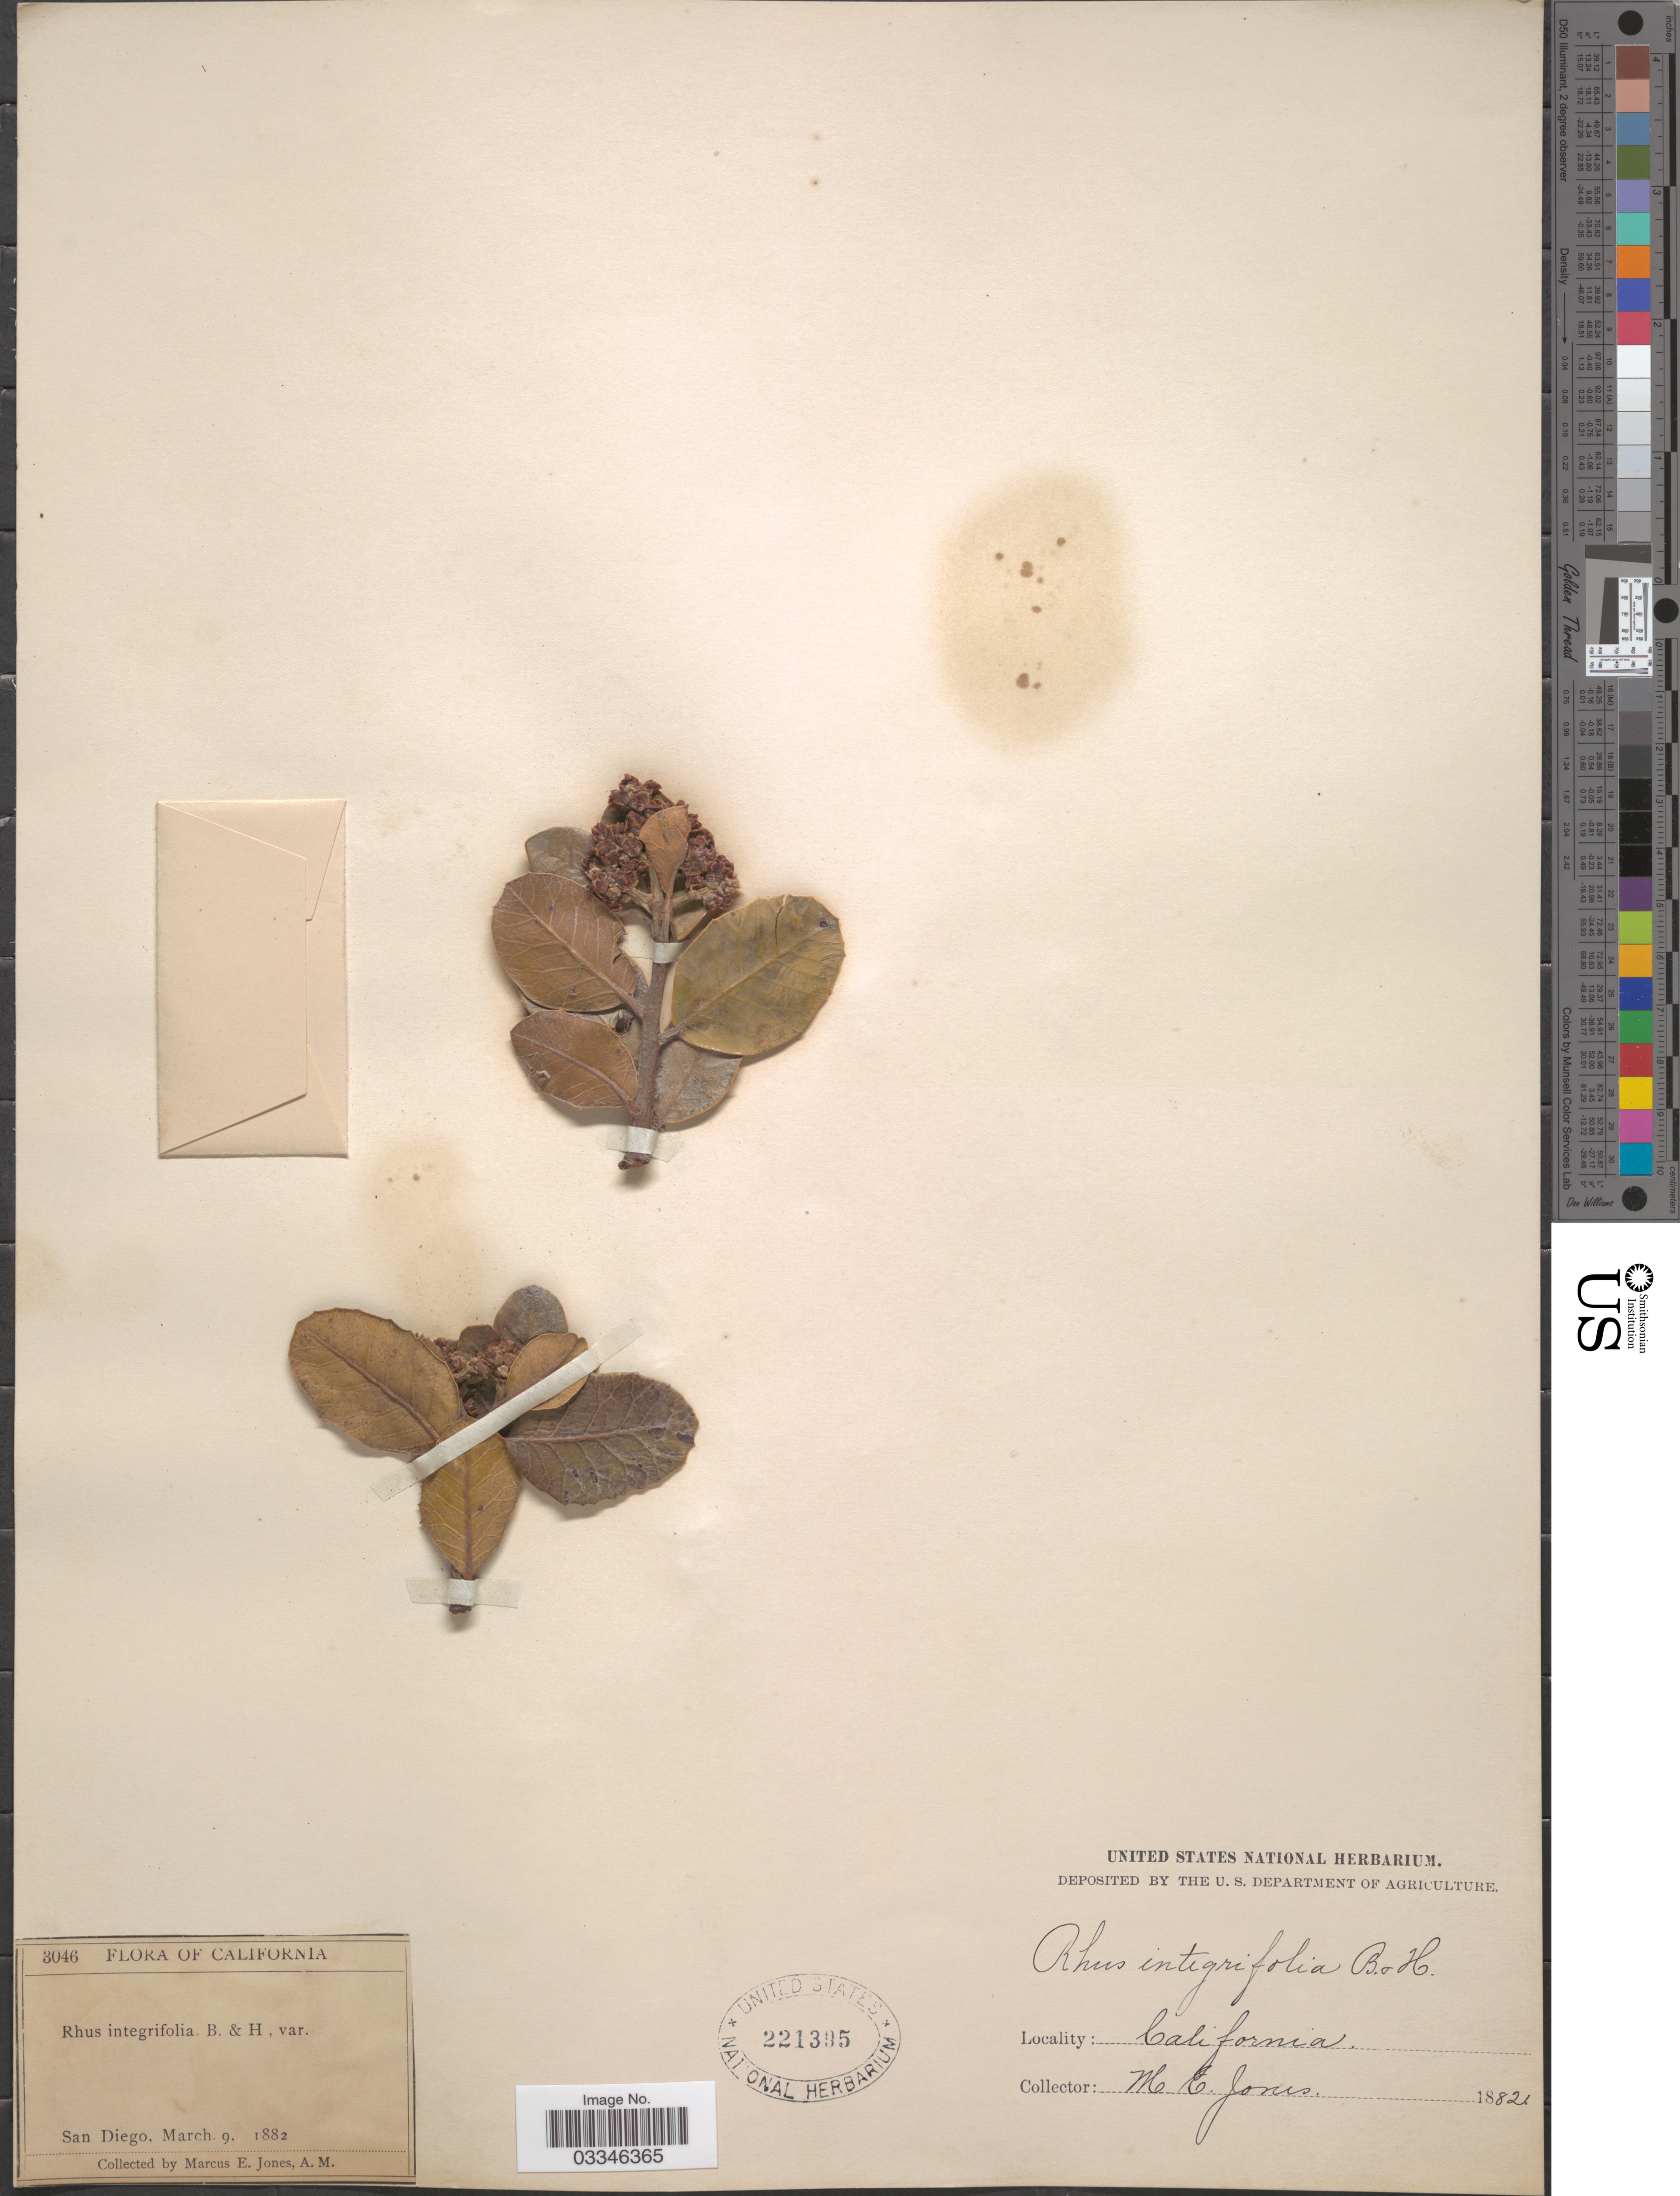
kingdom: Plantae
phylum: Tracheophyta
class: Magnoliopsida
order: Sapindales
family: Anacardiaceae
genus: Rhus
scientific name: Rhus integrifolia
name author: (Nutt.) Benth. & Hook. f. ex W.H. Brewer & S. Watson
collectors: M. E. Jones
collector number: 3046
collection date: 1882-03-09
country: United States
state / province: California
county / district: San Diego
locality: San Diego.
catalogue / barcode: US 221395